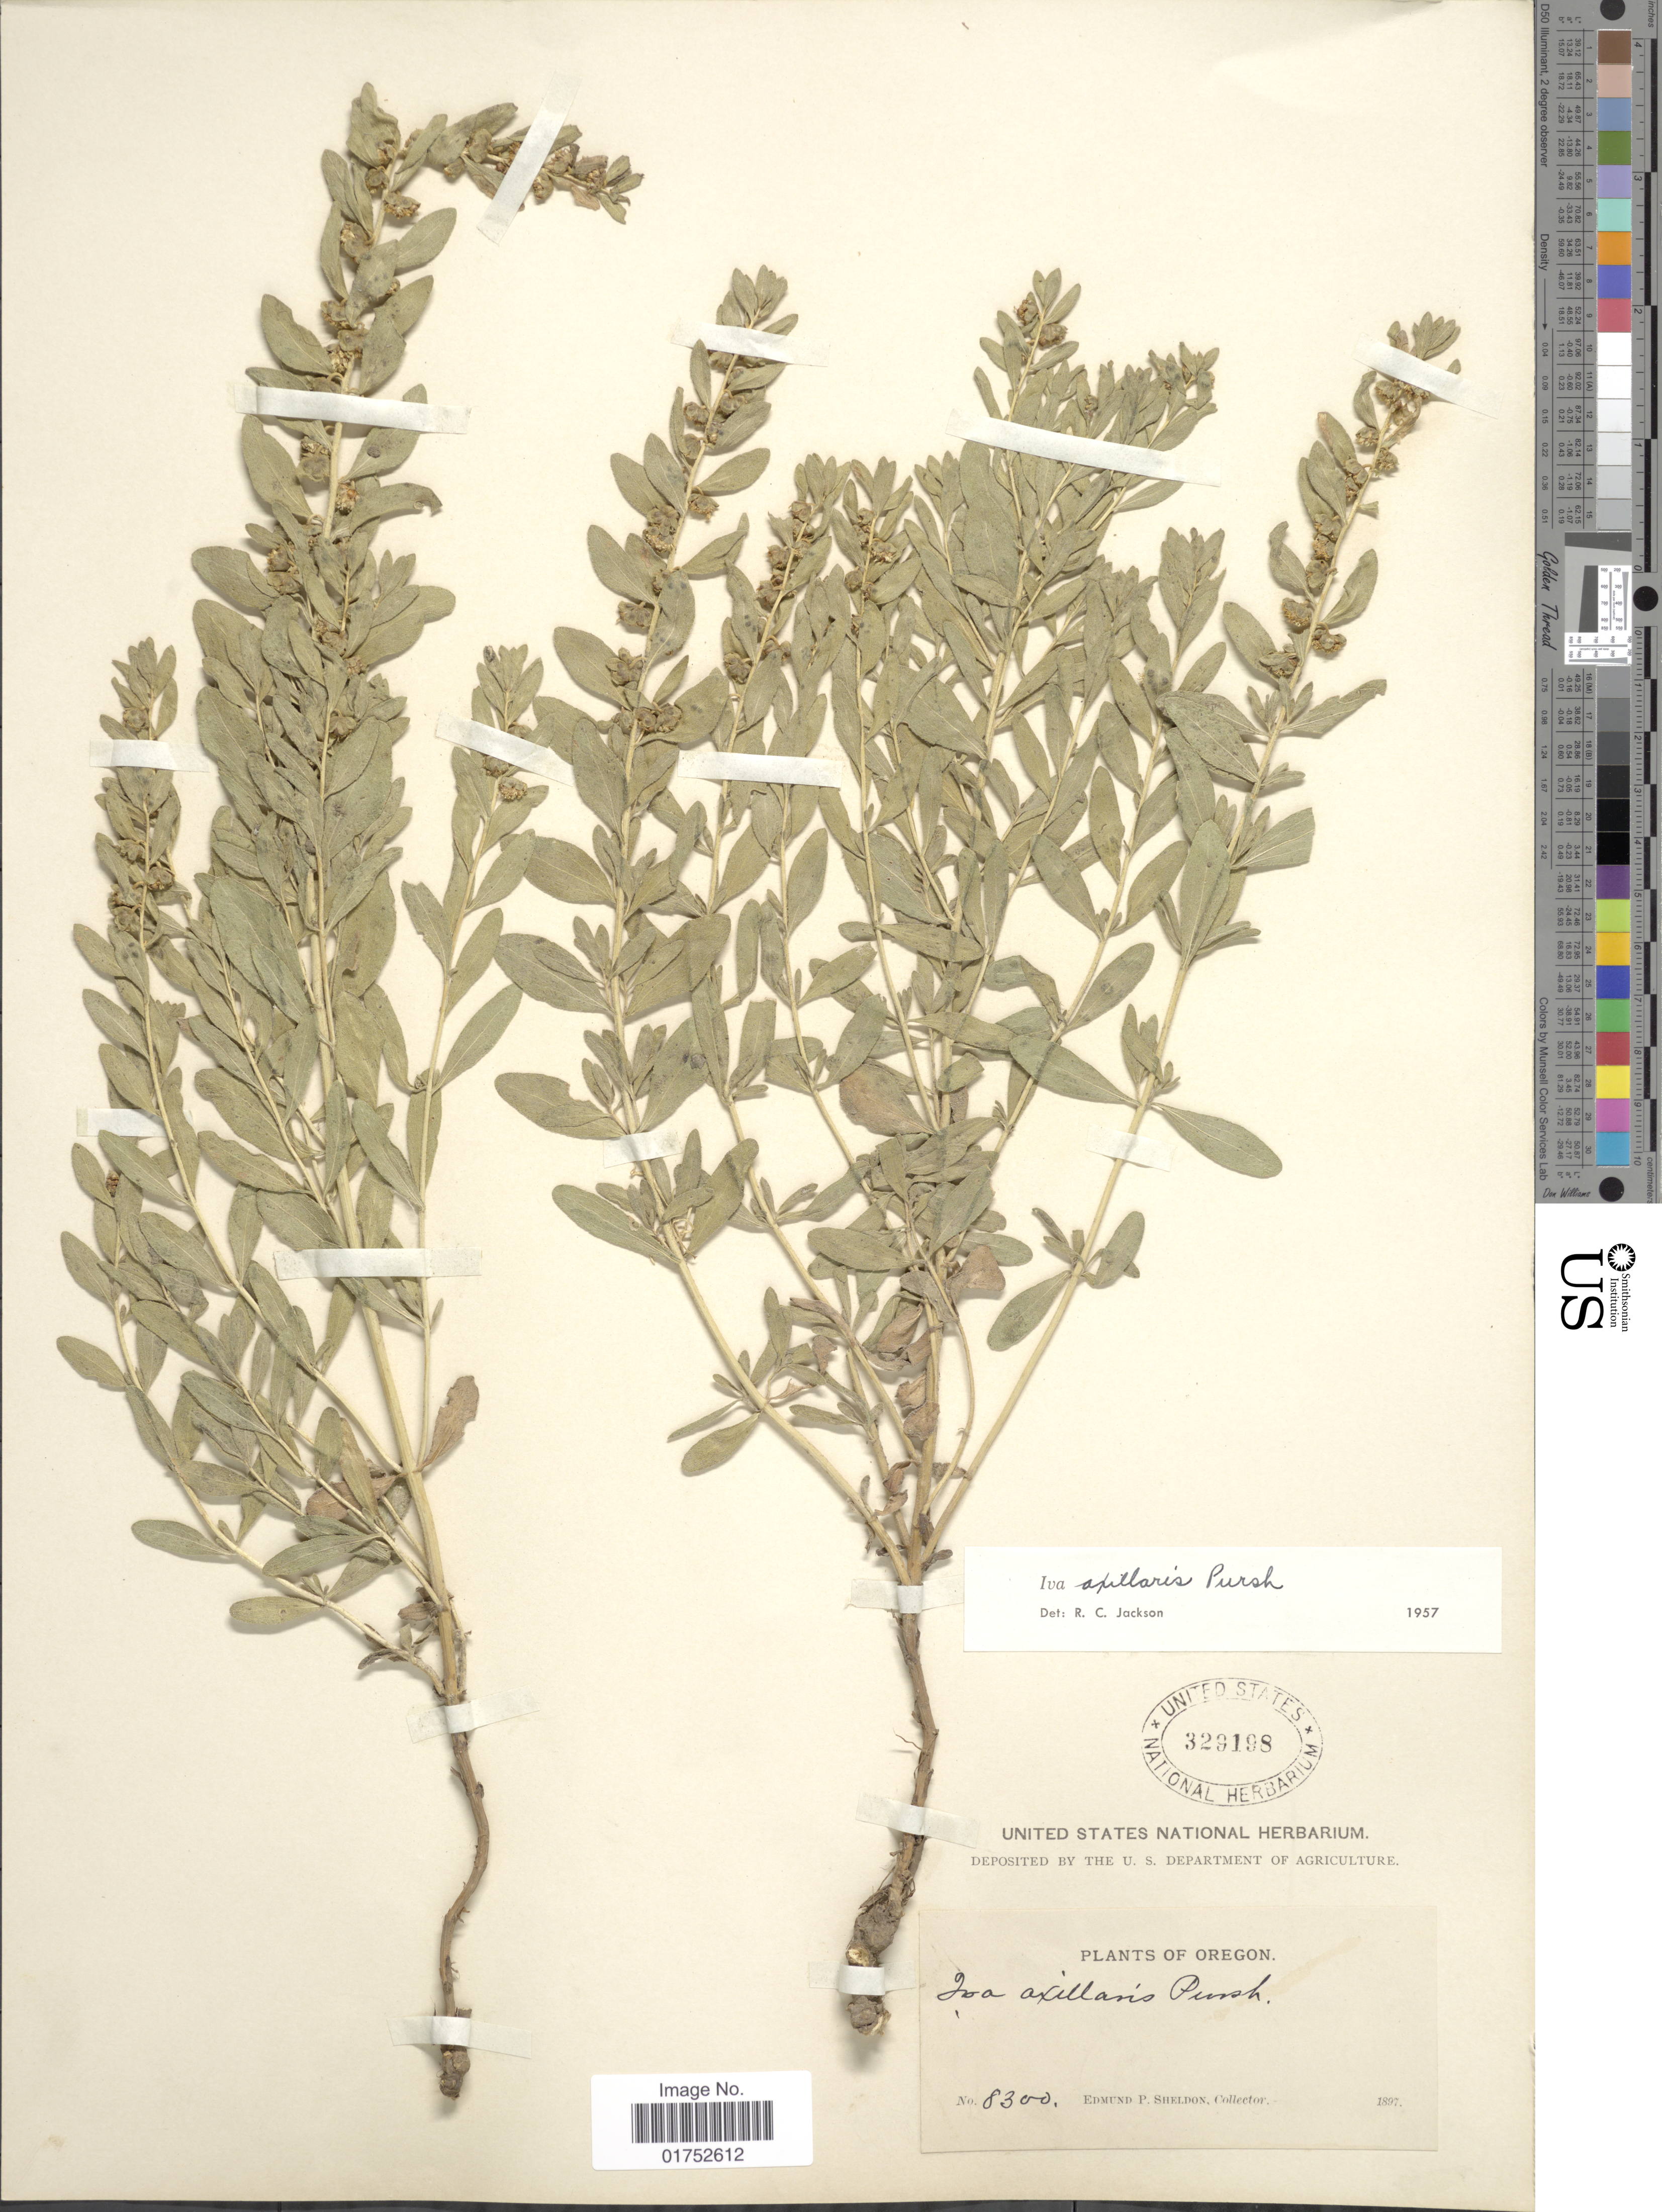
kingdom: Plantae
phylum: Tracheophyta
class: Magnoliopsida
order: Asterales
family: Asteraceae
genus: Iva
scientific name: Iva axillaris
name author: Pursh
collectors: E. P. Sheldon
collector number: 8300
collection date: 1897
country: United States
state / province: Oregon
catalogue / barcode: US 329198